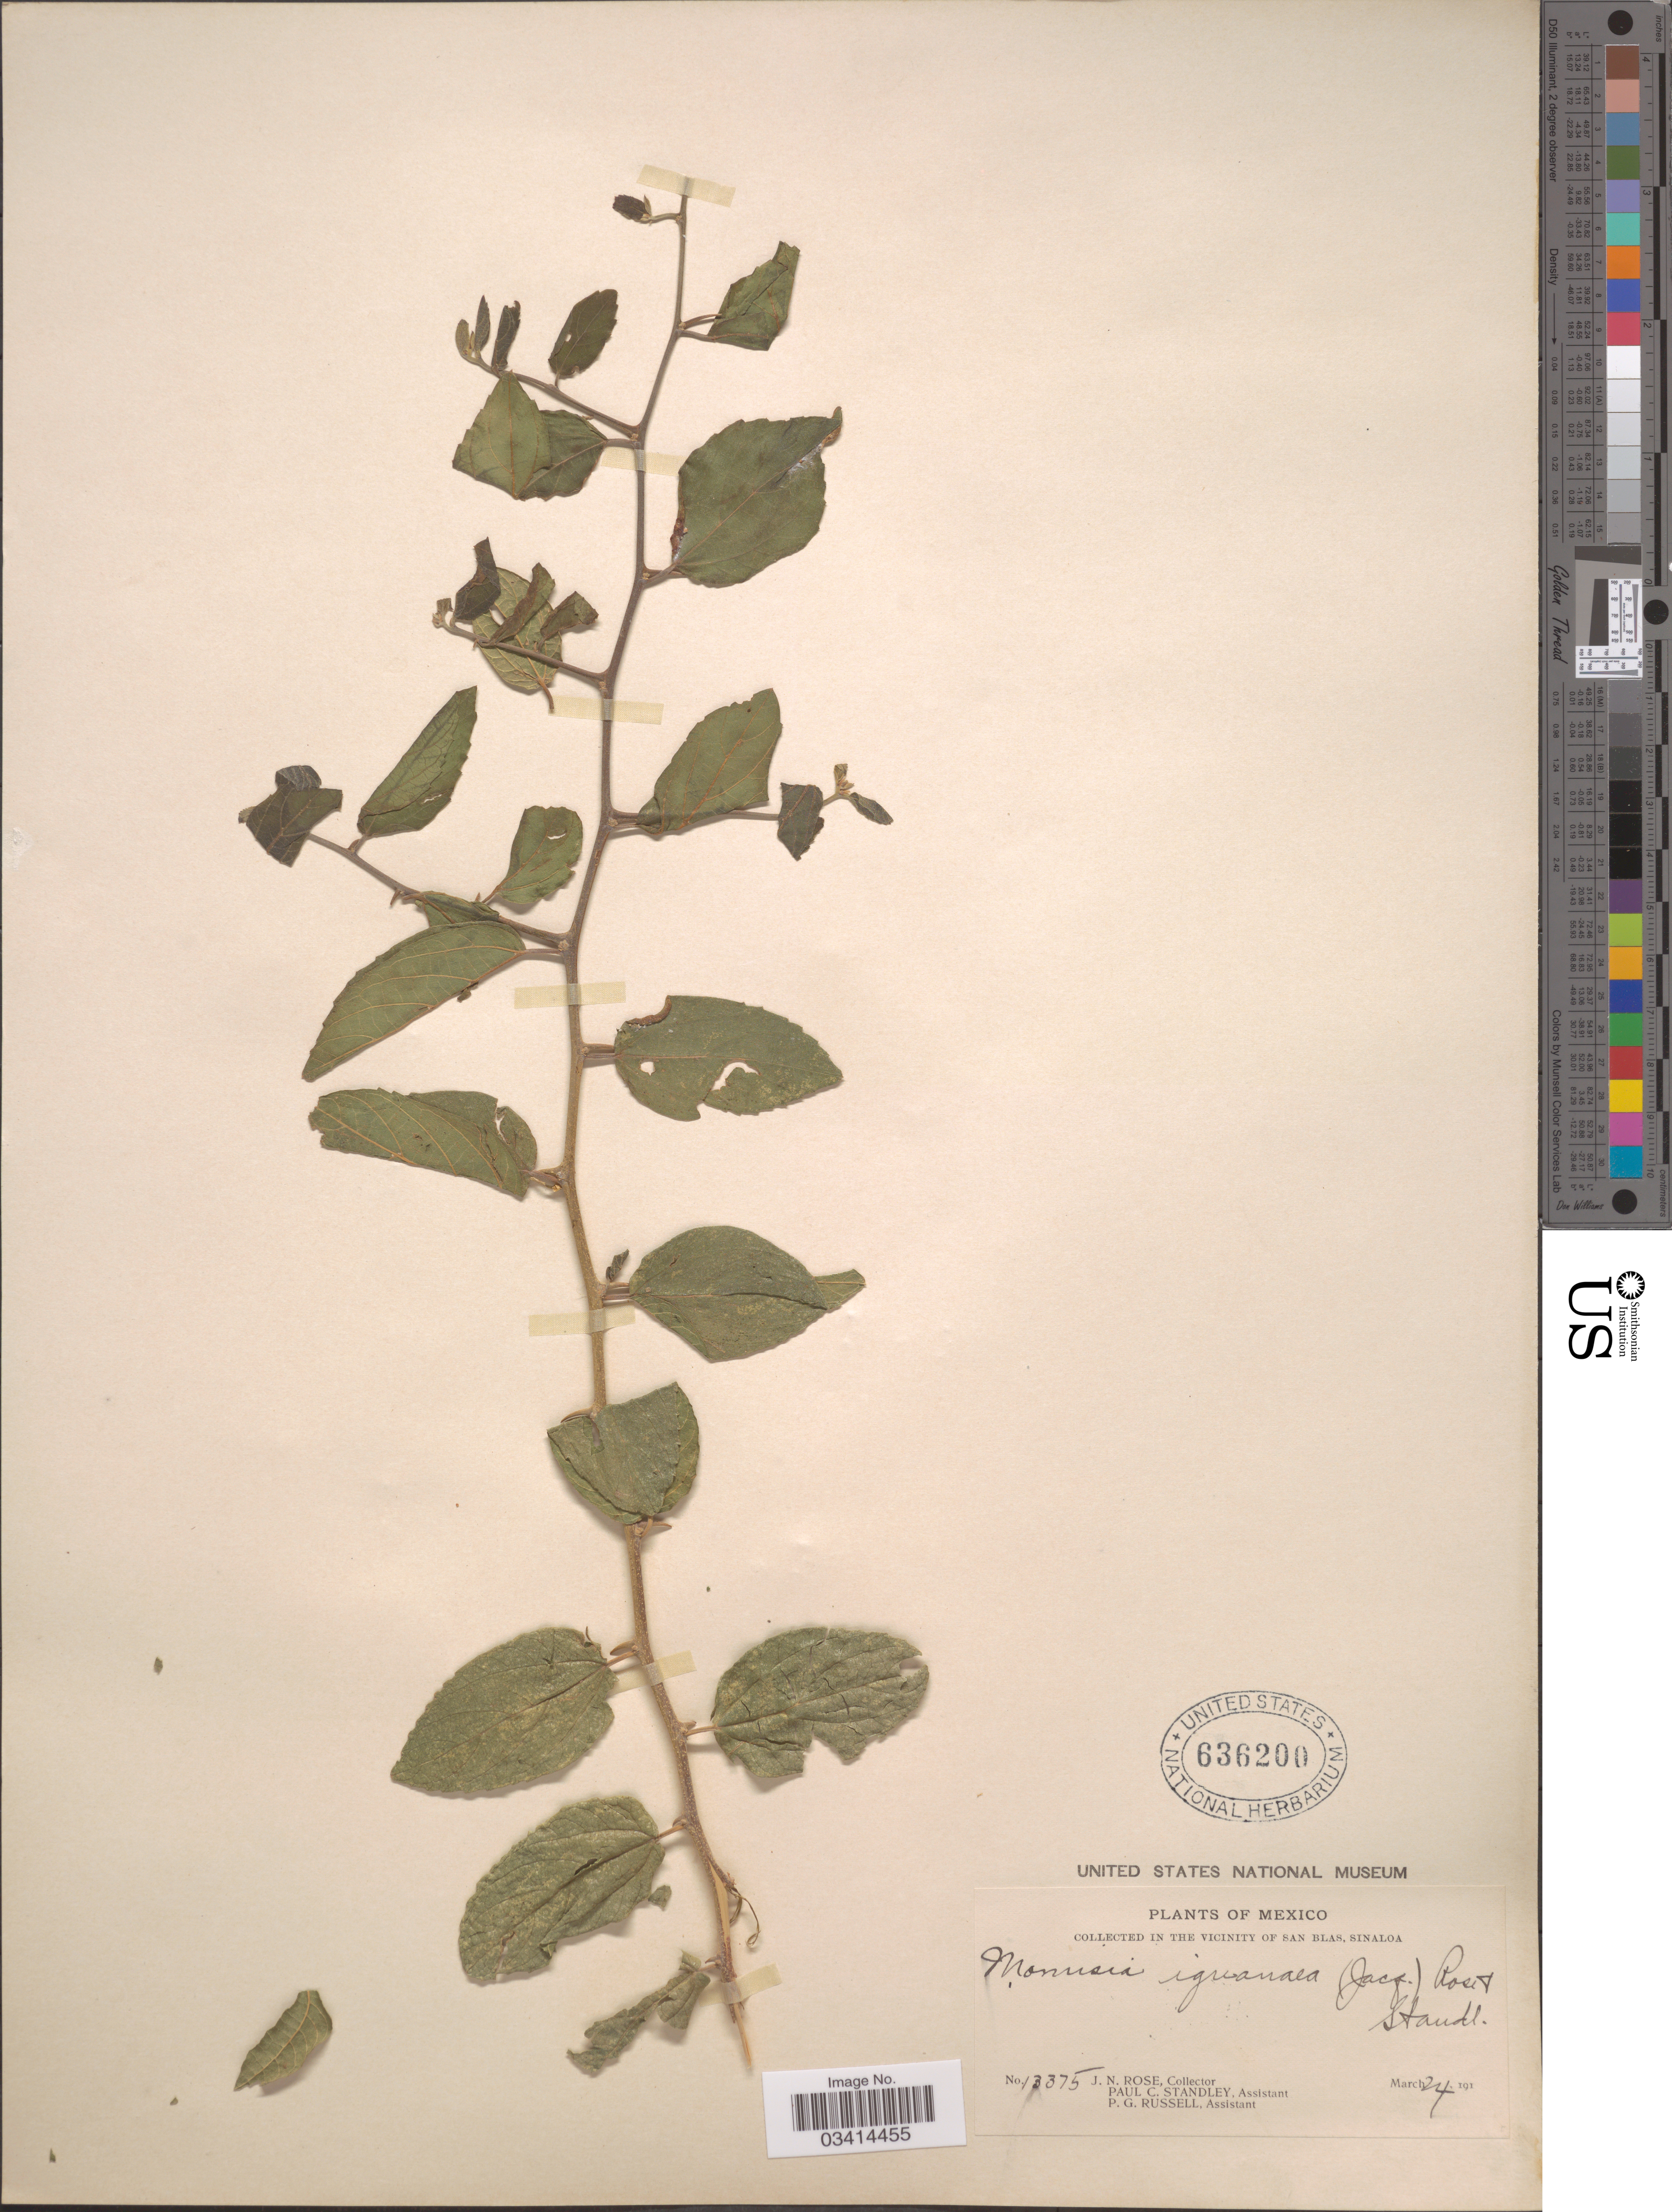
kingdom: Plantae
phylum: Tracheophyta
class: Magnoliopsida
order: Rosales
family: Cannabaceae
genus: Celtis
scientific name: Celtis iguanaea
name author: (Jacq.) Sarg.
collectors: J. N. Rose, P. C. Standley & P. G. Russell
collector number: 13375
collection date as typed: March, 24, 191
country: Mexico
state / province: Sinaloa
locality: In the vicinity of San Blas.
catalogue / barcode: US 636200